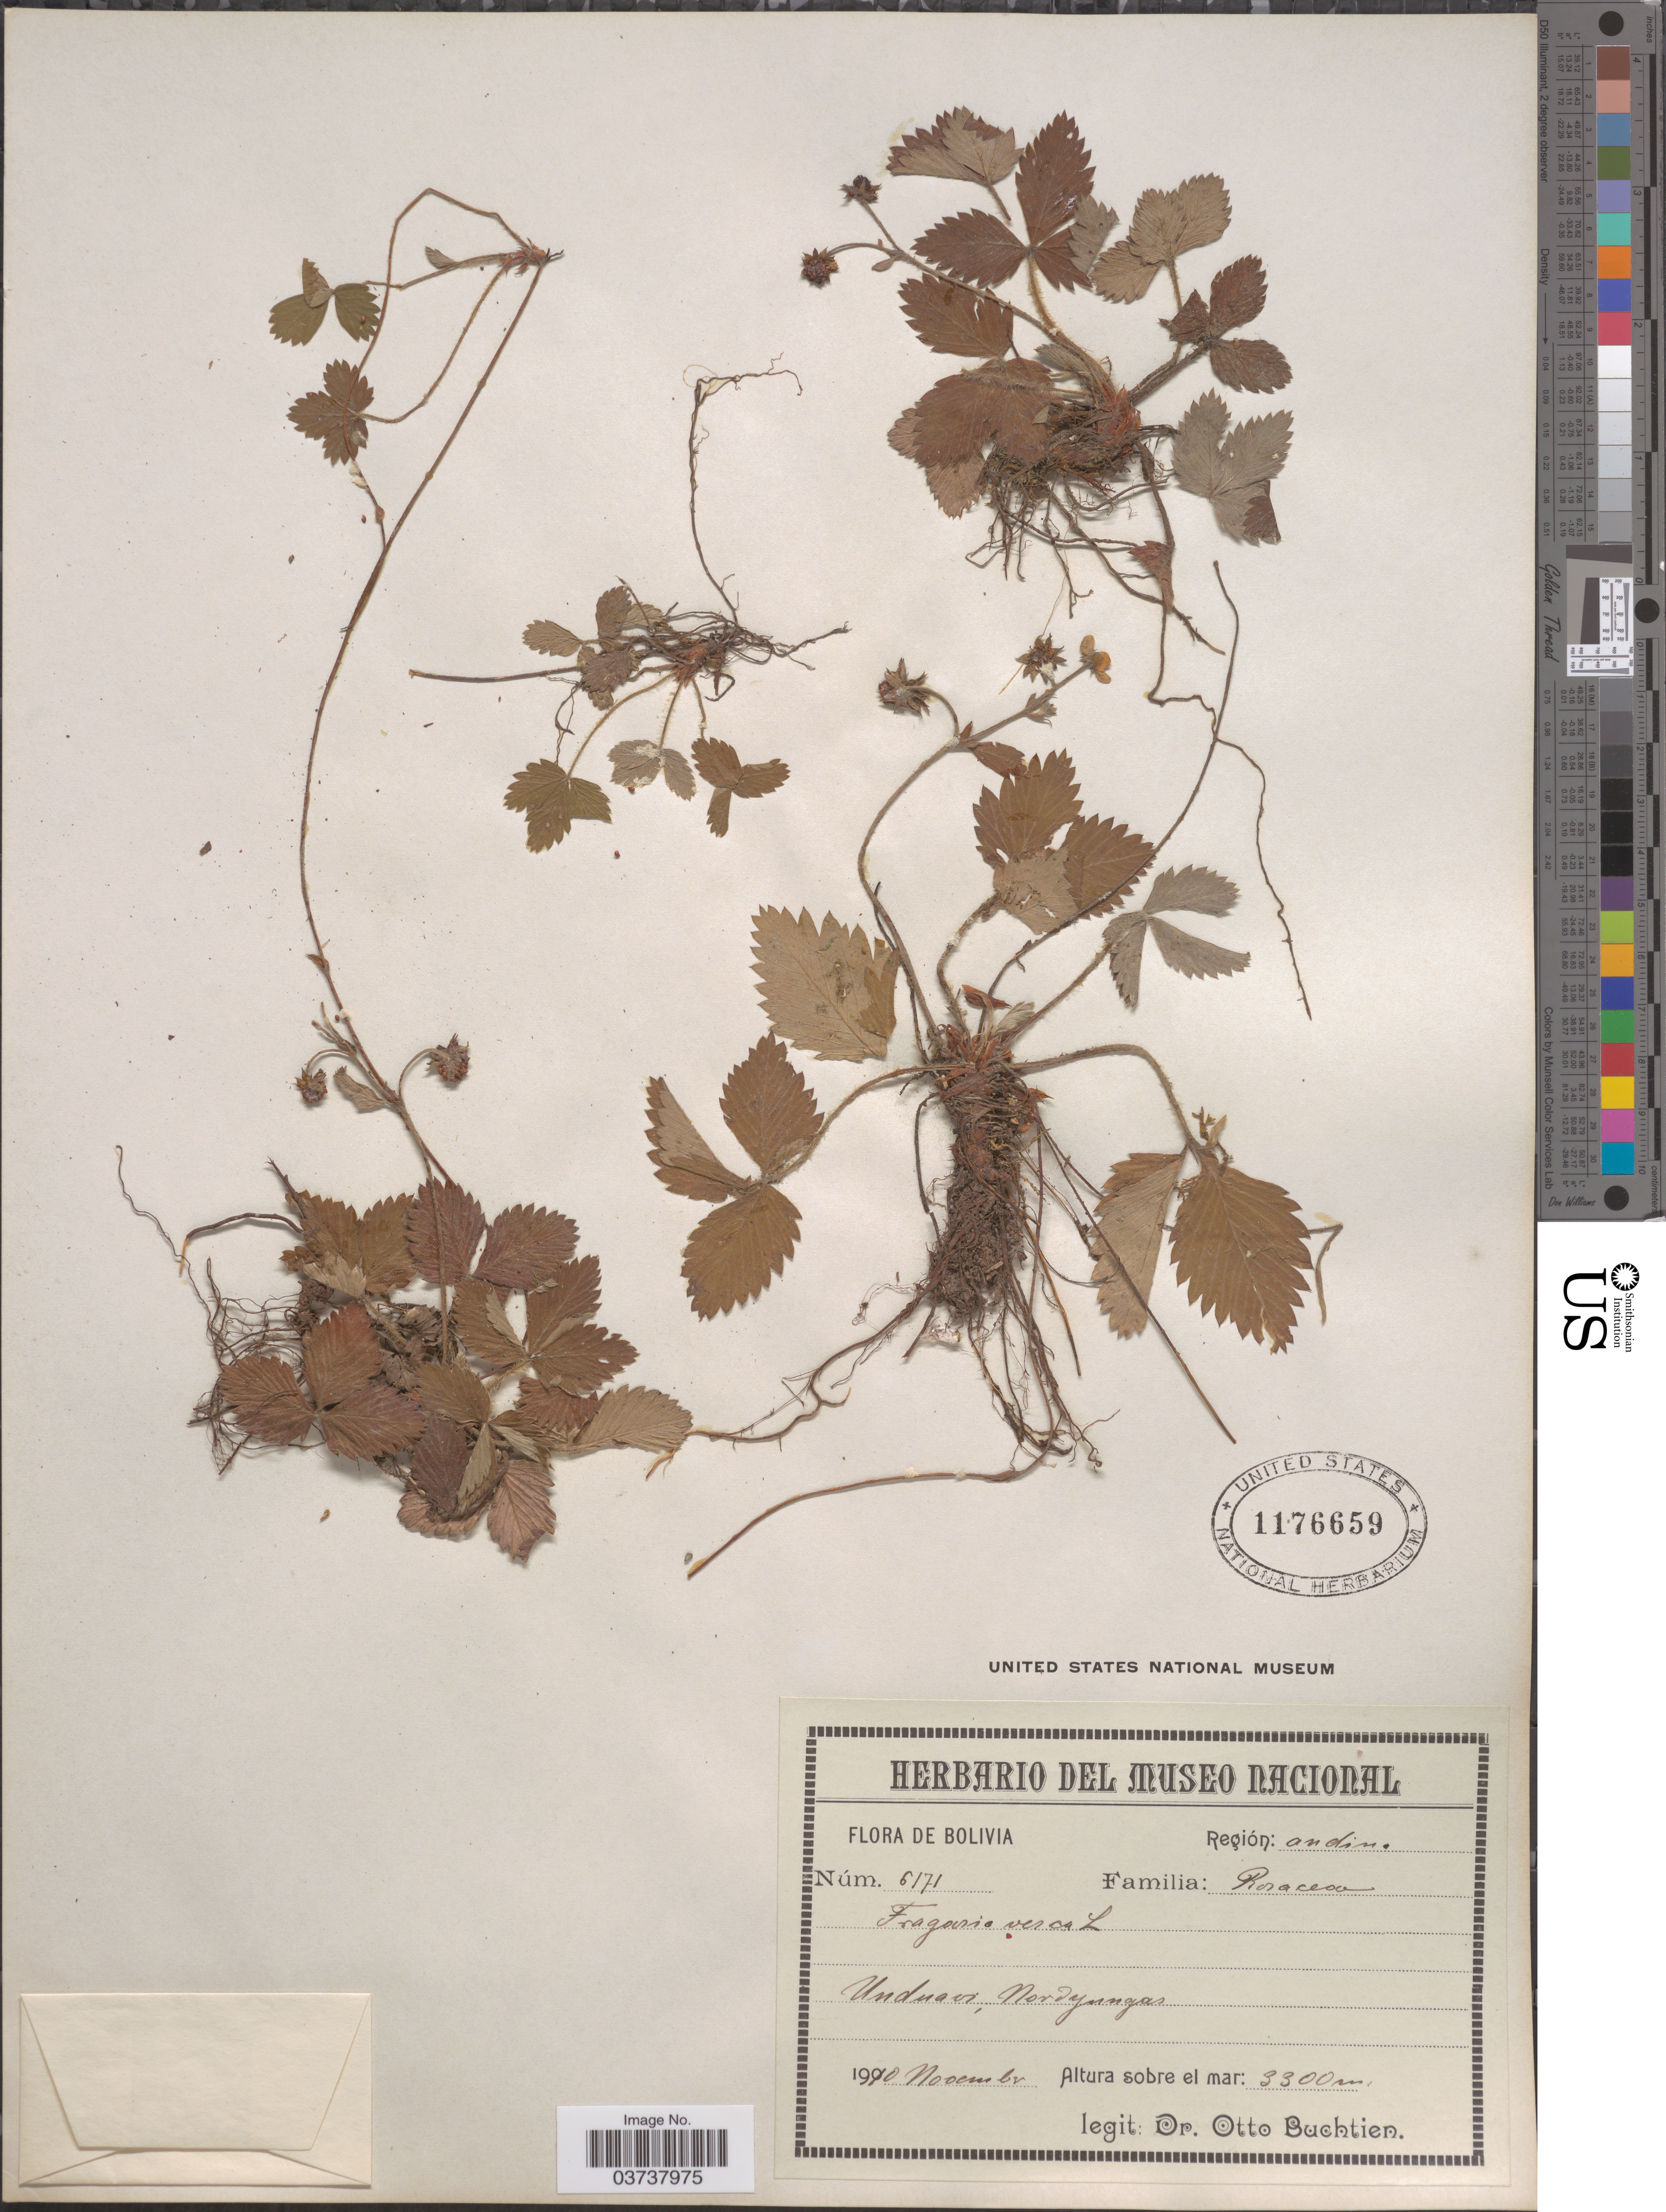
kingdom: Plantae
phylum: Tracheophyta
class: Magnoliopsida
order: Rosales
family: Rosaceae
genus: Fragaria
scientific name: Fragaria vesca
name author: L.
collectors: O. Buchtien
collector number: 6171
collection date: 1910-11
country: Bolivia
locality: Región: andina. Unduavi, Nordyungas.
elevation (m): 3300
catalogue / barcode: US 1176659